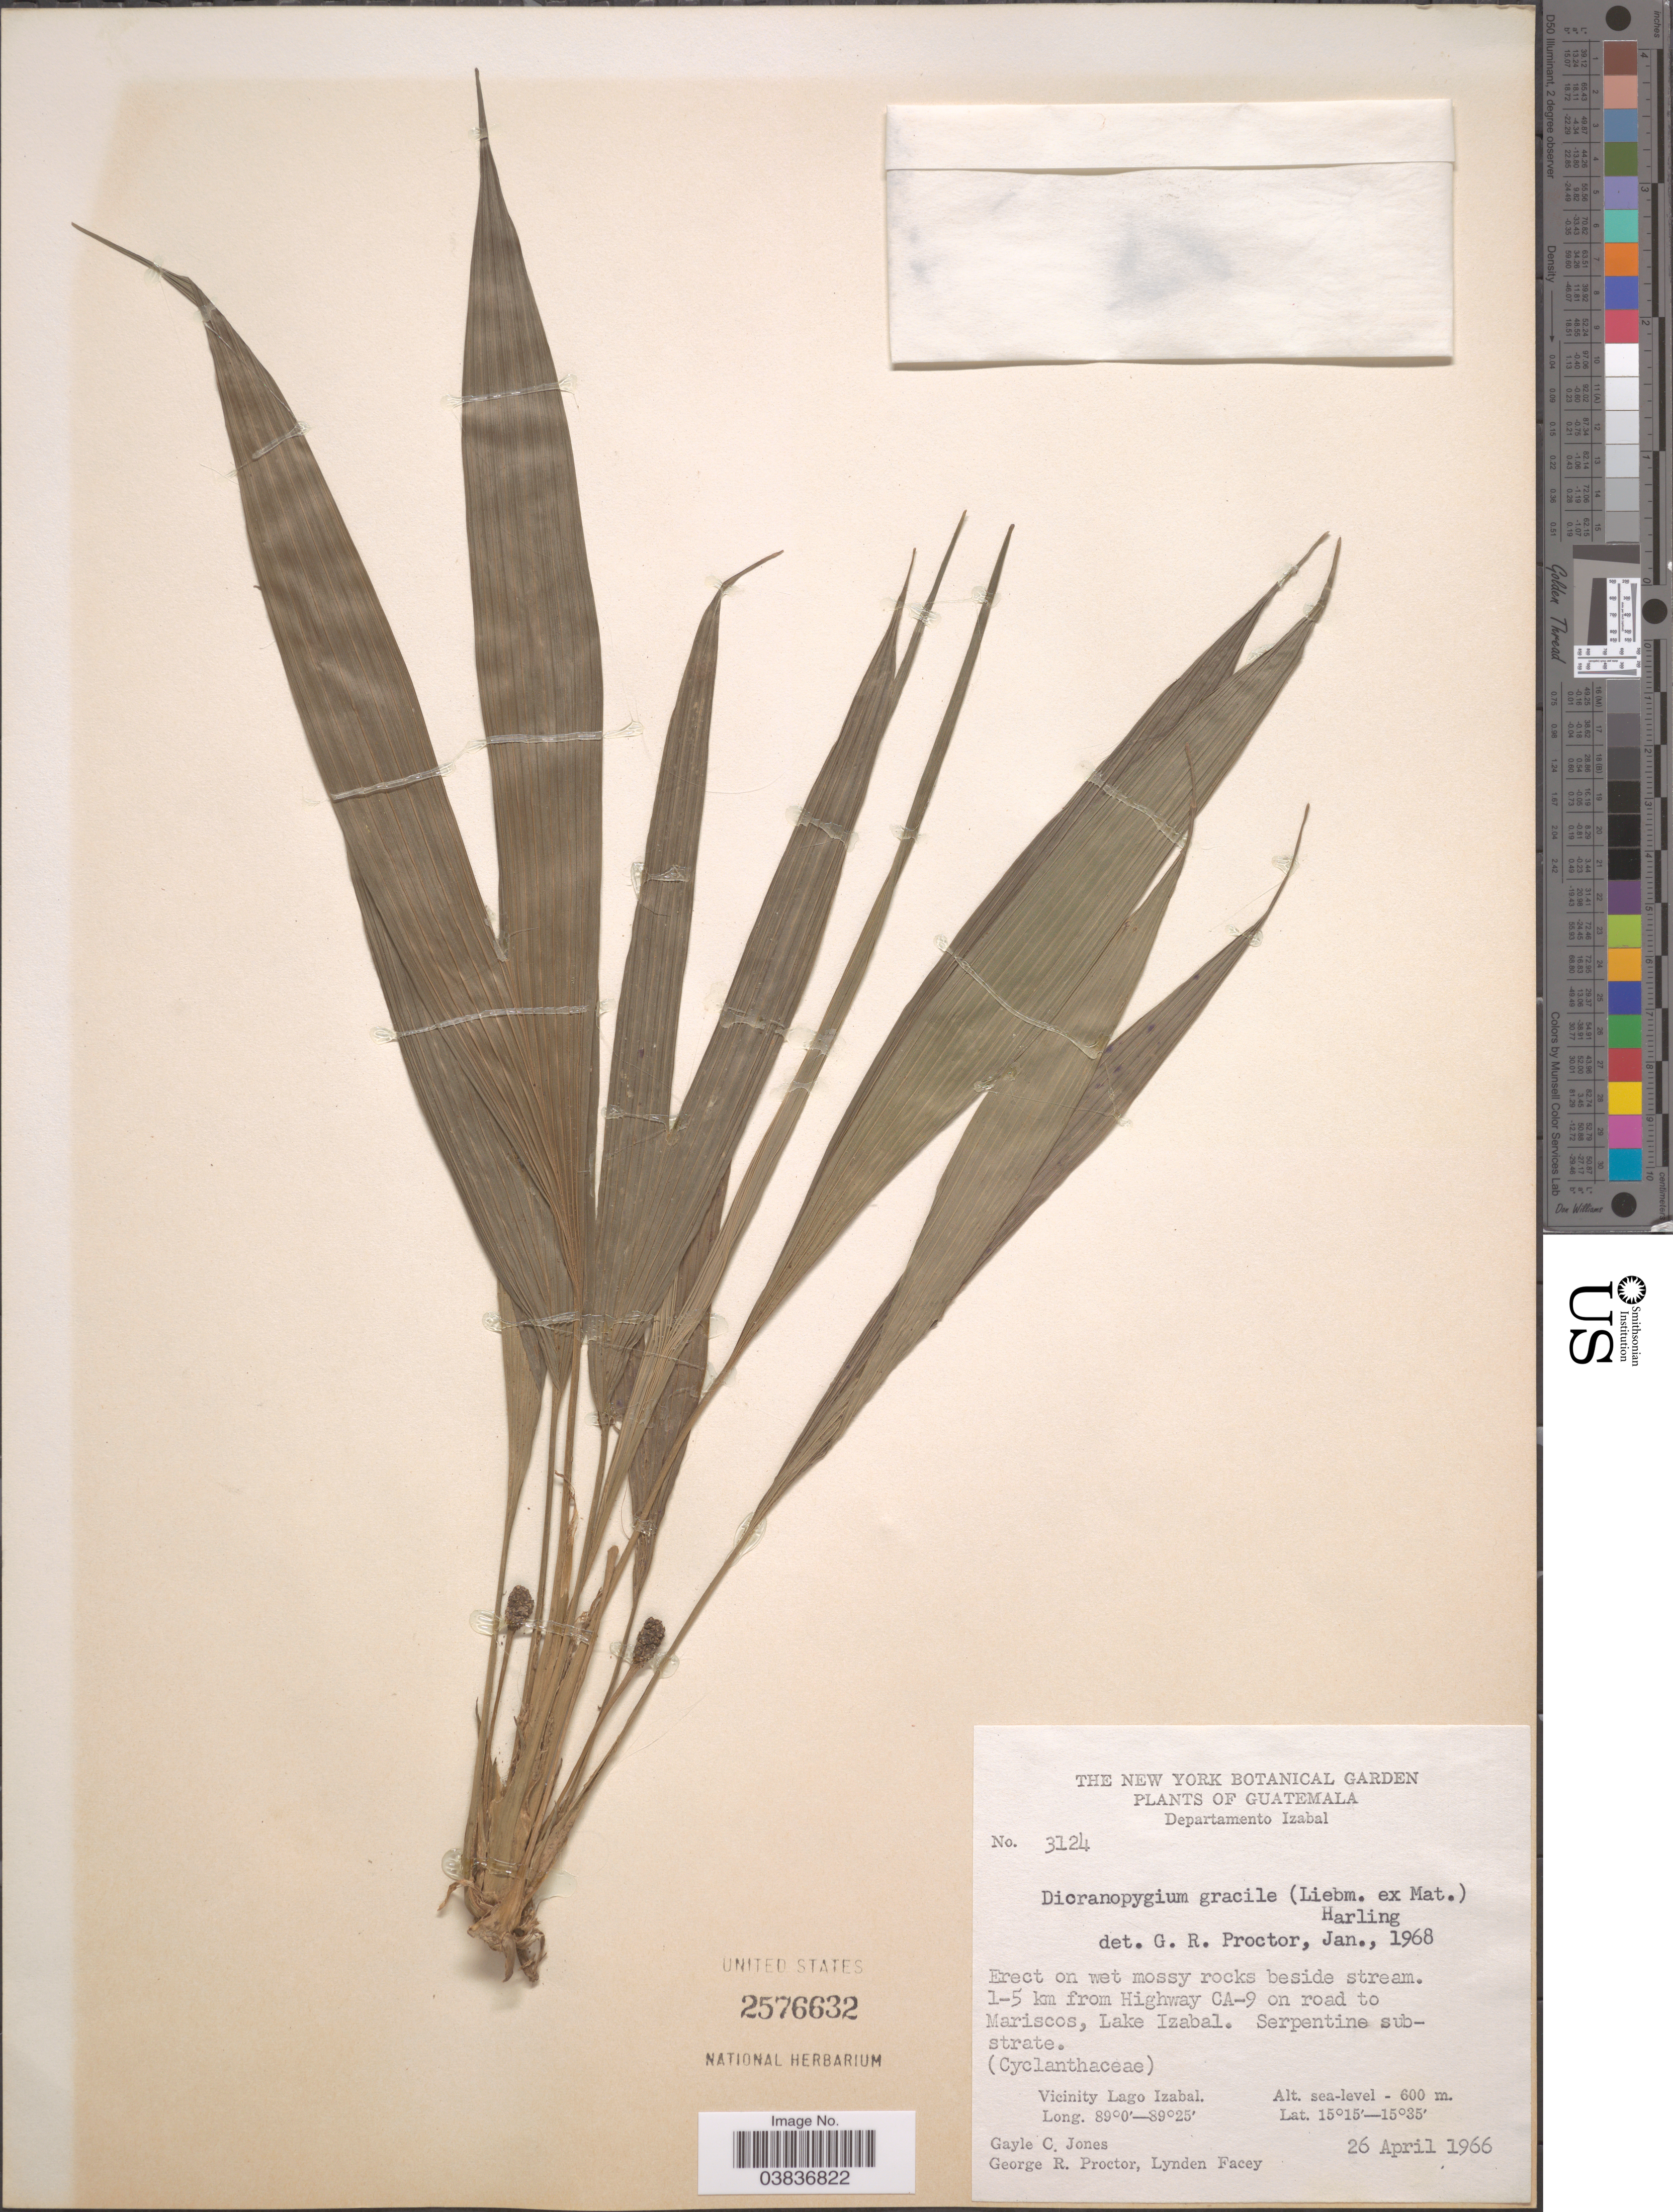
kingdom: Plantae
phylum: Tracheophyta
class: Liliopsida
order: Pandanales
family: Cyclanthaceae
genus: Dicranopygium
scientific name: Dicranopygium gracile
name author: (Liebm. ex Matuda) Harling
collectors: G. C. Jones, G. Proctor & L. Facey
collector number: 3124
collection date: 1966-04-26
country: Guatemala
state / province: Izabal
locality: Departamento Izabal. 1-5 km from Highway CA-9 on road to Mariscos, Lake Izabal. Vicinity Lake Izabal.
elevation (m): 0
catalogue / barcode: US 2576632